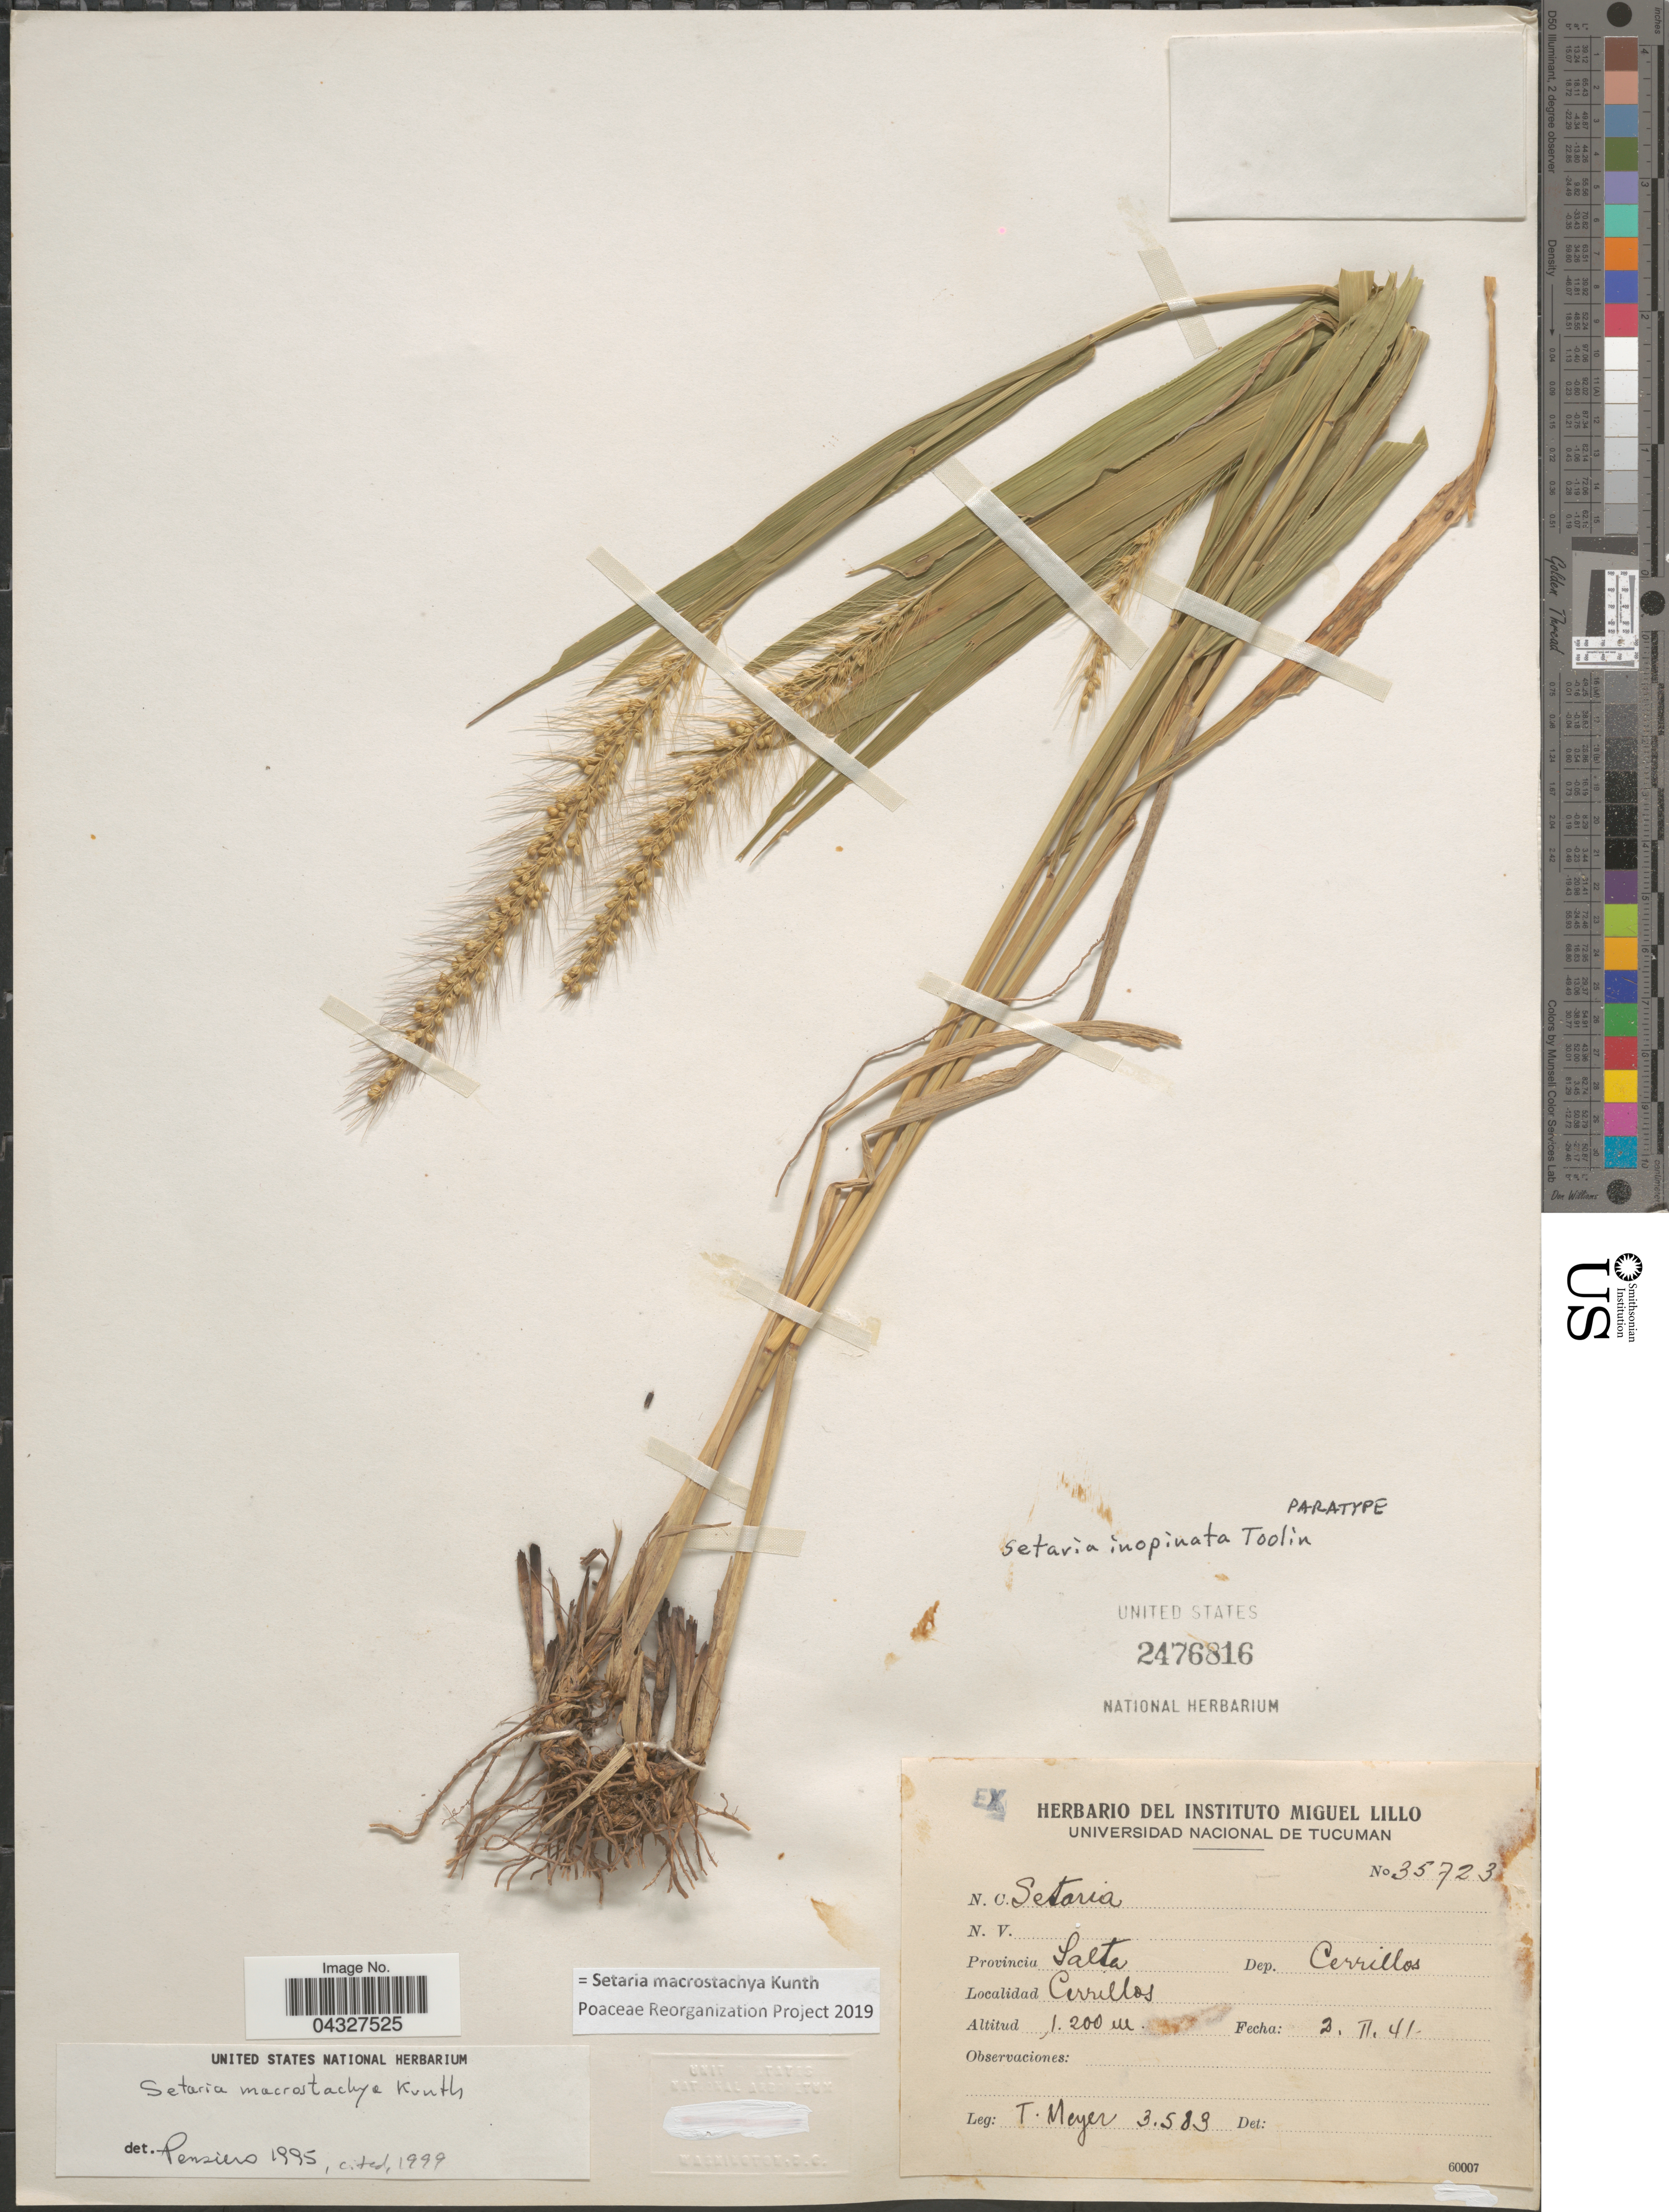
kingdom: Plantae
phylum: Tracheophyta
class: Liliopsida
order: Poales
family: Poaceae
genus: Setaria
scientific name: Setaria macrostachya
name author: Kunth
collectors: T. Meyer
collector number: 3589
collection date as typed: Transcribed d/m/y: 2/2/41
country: Argentina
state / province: Salta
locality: Dep. Cerrillos. Cerrillos.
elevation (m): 1200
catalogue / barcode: US 2476816